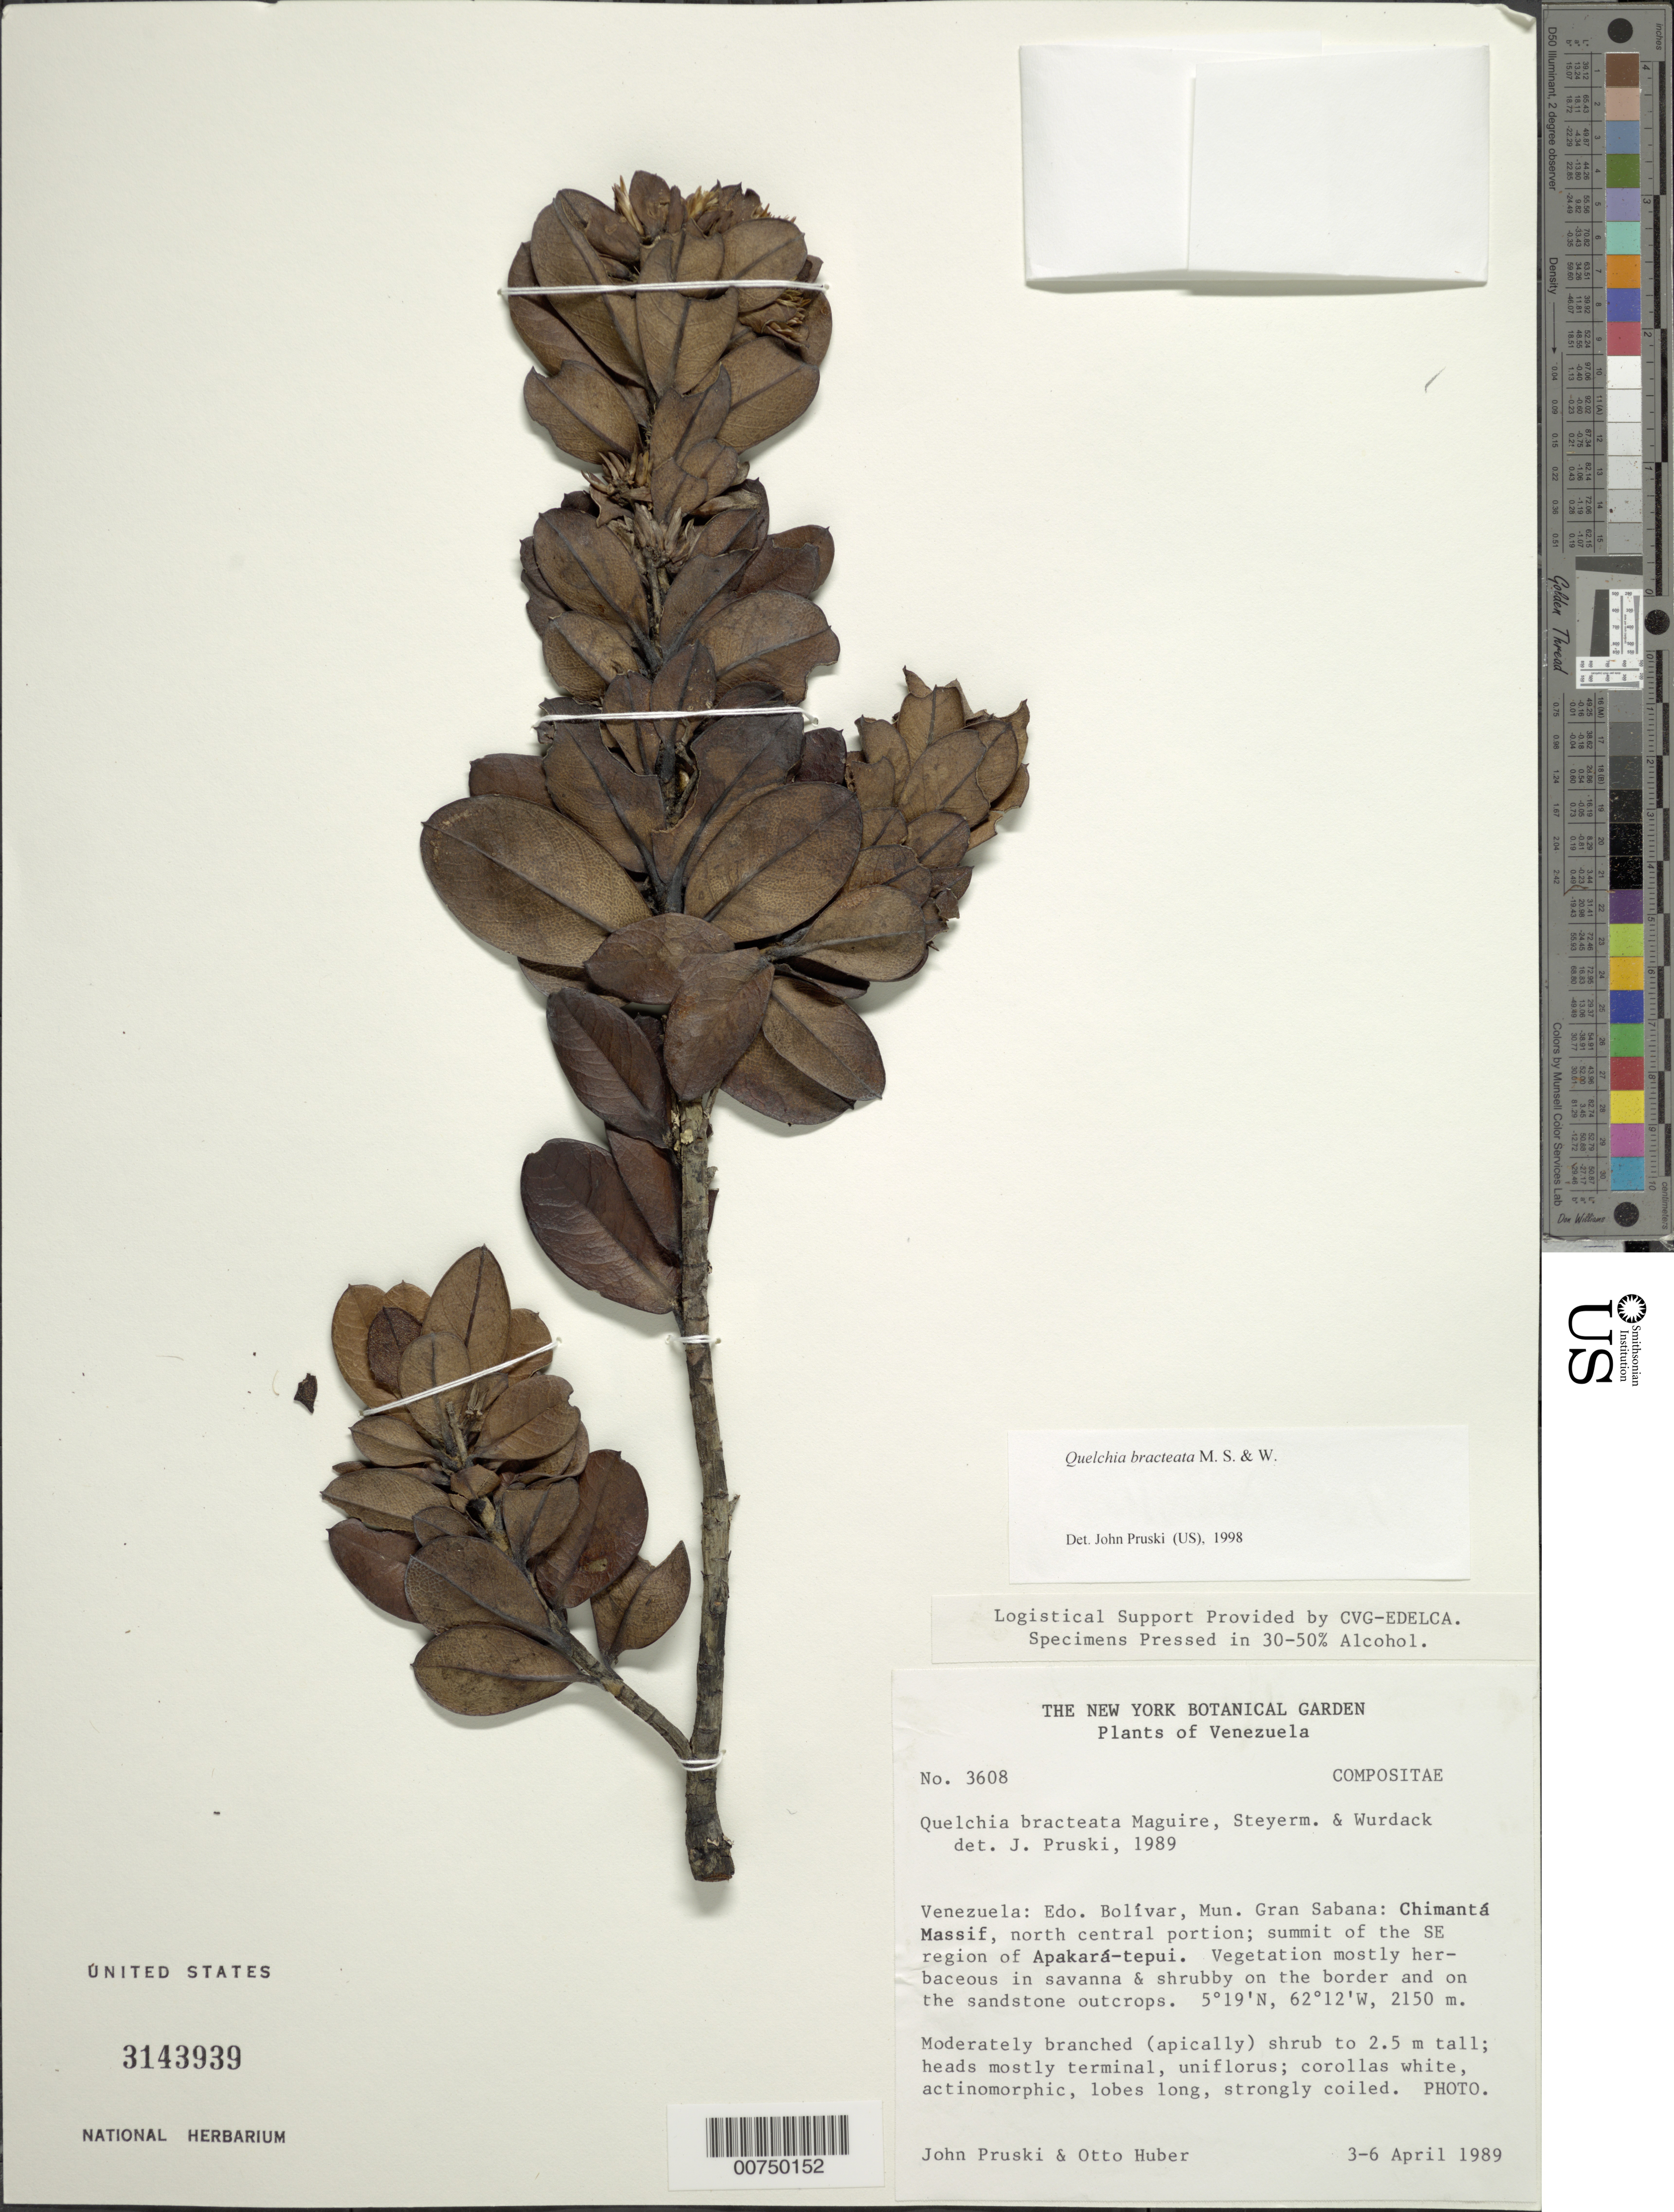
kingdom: Plantae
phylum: Tracheophyta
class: Magnoliopsida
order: Asterales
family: Asteraceae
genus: Quelchia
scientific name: Quelchia bracteata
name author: Maguire et al.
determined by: Pruski, J. F.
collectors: J. F. Pruski & O. Huber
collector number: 3608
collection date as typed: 3-Apr-89 to 6-Apr-89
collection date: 1989-04-03/1989-04-06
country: Venezuela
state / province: Bolívar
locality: Mun. Gran Sabana: Chimantá Massif, north central portion, summit of SE region of Apakará-tepuí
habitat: Vegetation mostly herbaceous in savanna & shrubby on the border and on the sandstone outcrops.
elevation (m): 2150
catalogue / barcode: US 3143939